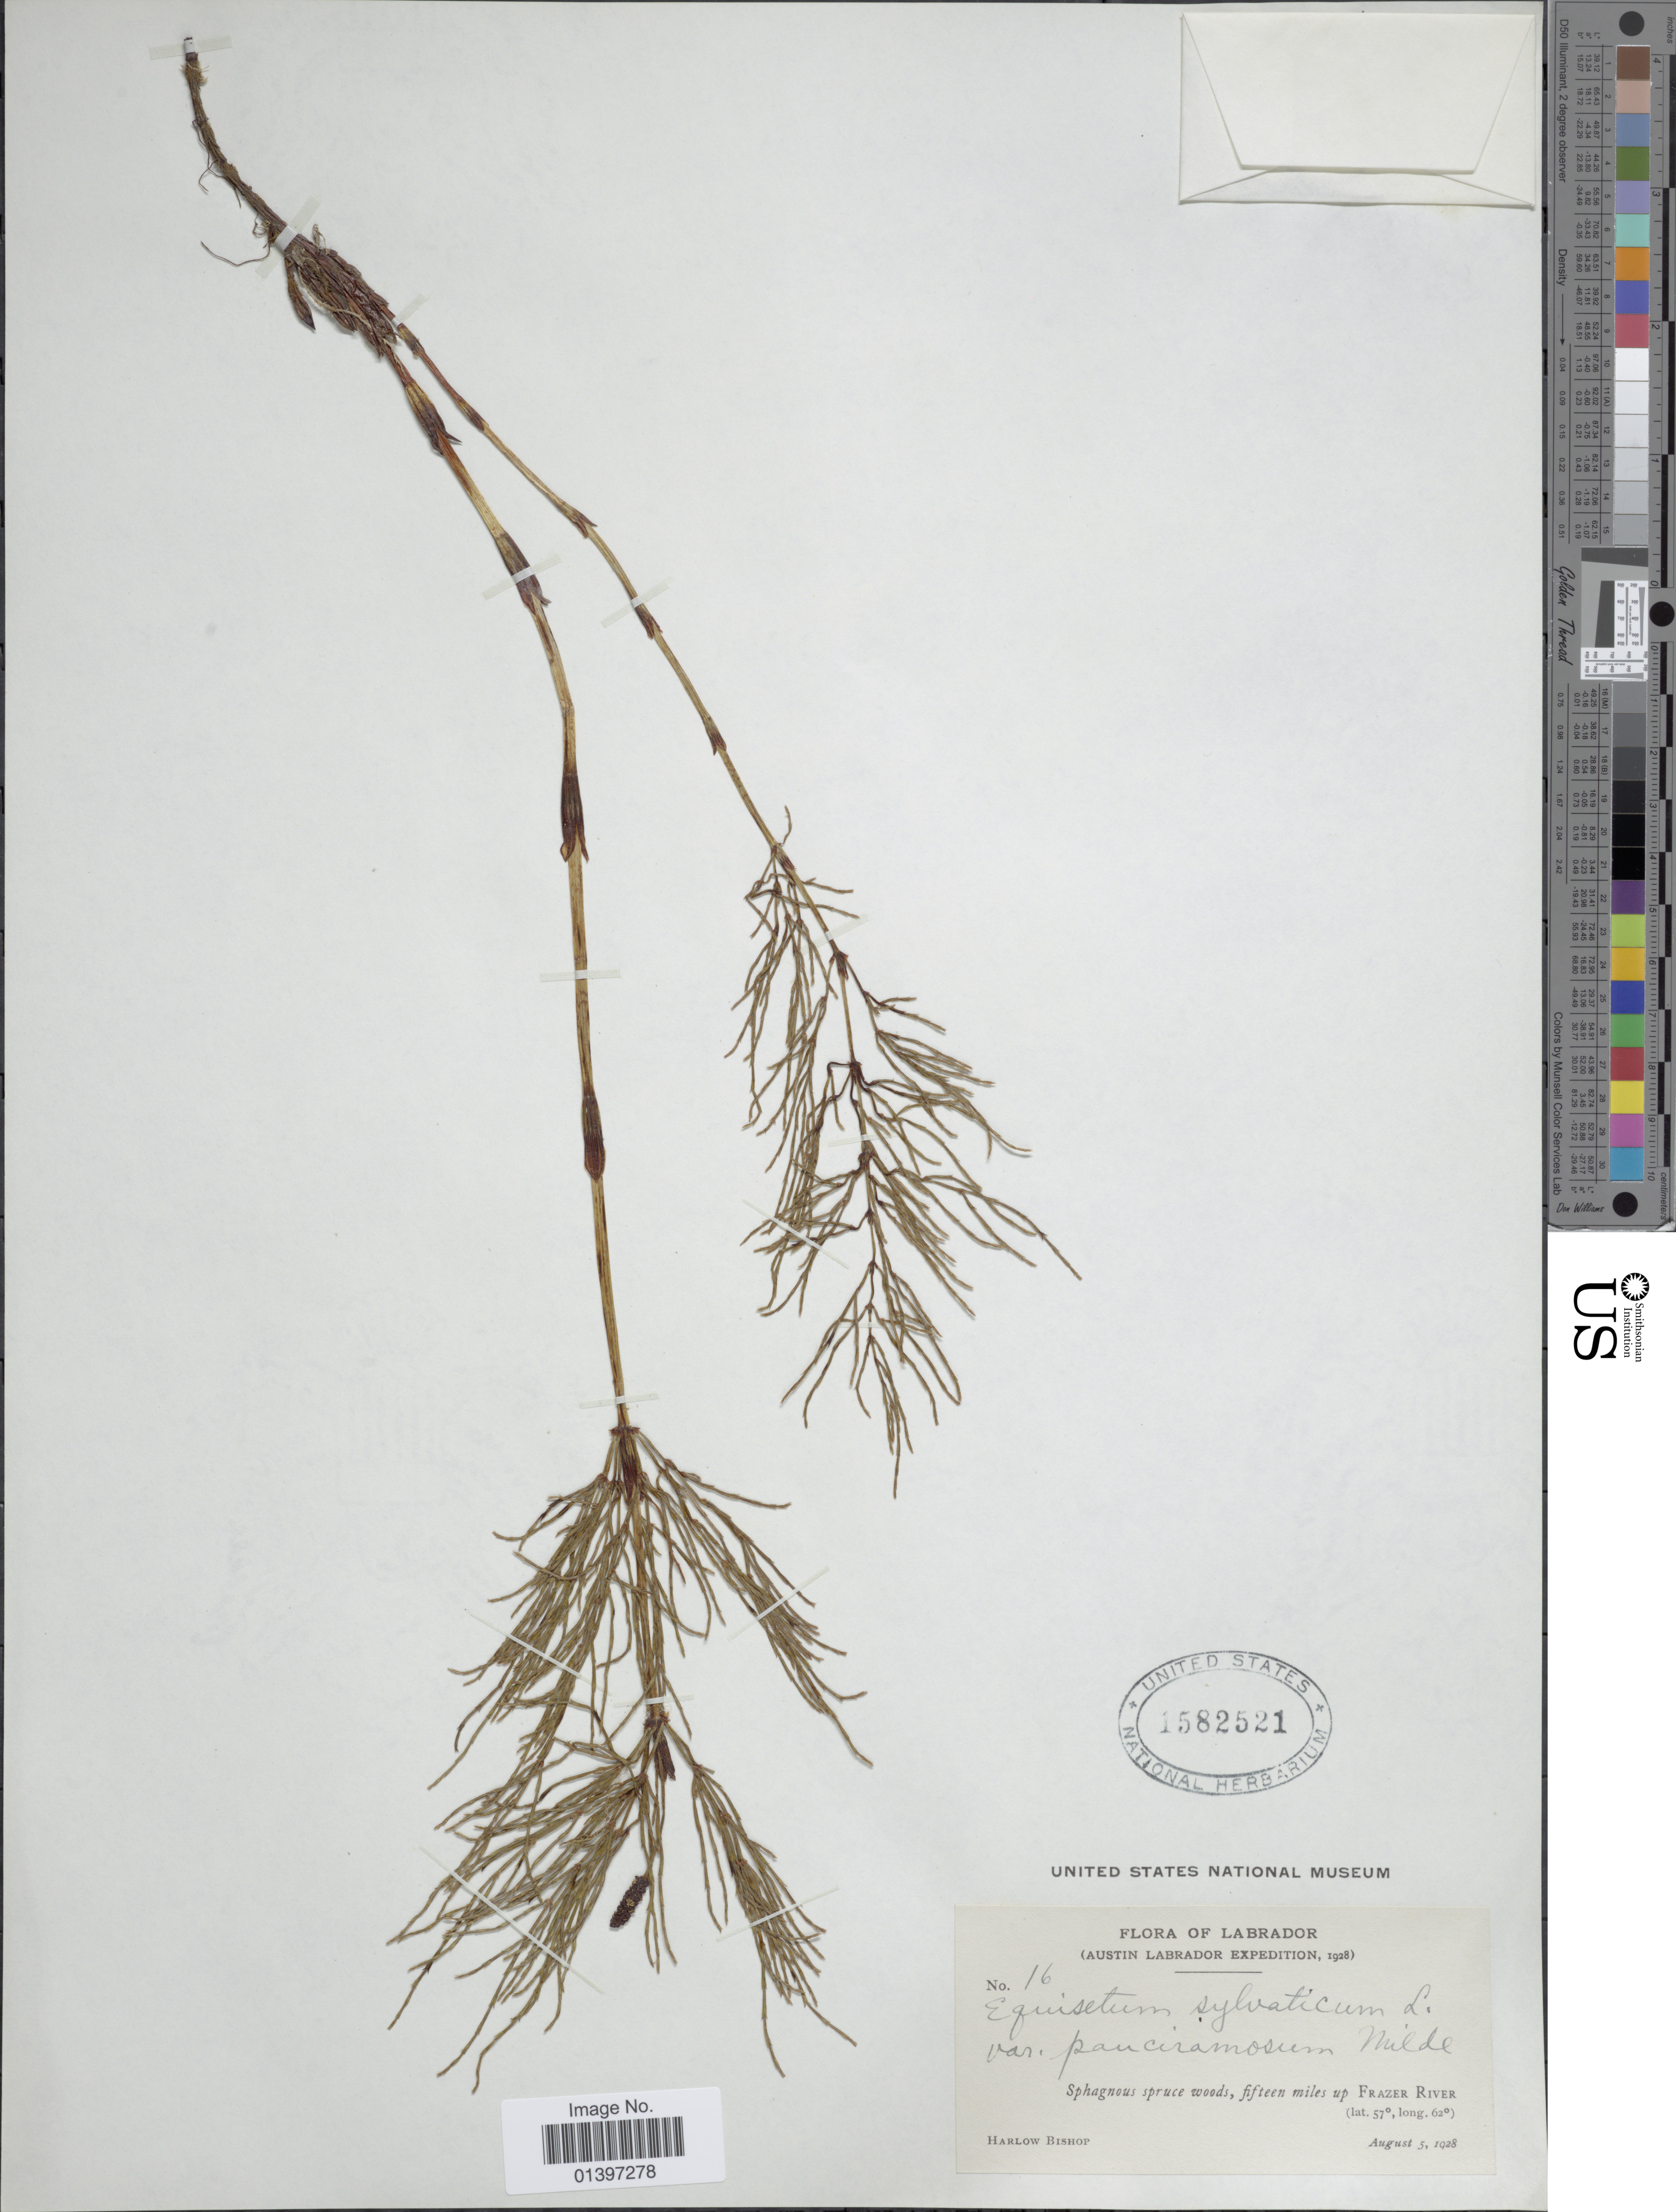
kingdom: Plantae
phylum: Tracheophyta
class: Polypodiopsida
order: Equisetales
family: Equisetaceae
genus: Equisetum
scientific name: Equisetum sylvaticum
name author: L.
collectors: H. Bishop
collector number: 16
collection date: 1928-08-05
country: Canada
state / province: Newfoundland and Labrador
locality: Labrador, Sphagnous spruce woods, fifteen miles up Frazer River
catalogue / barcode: US 1582521